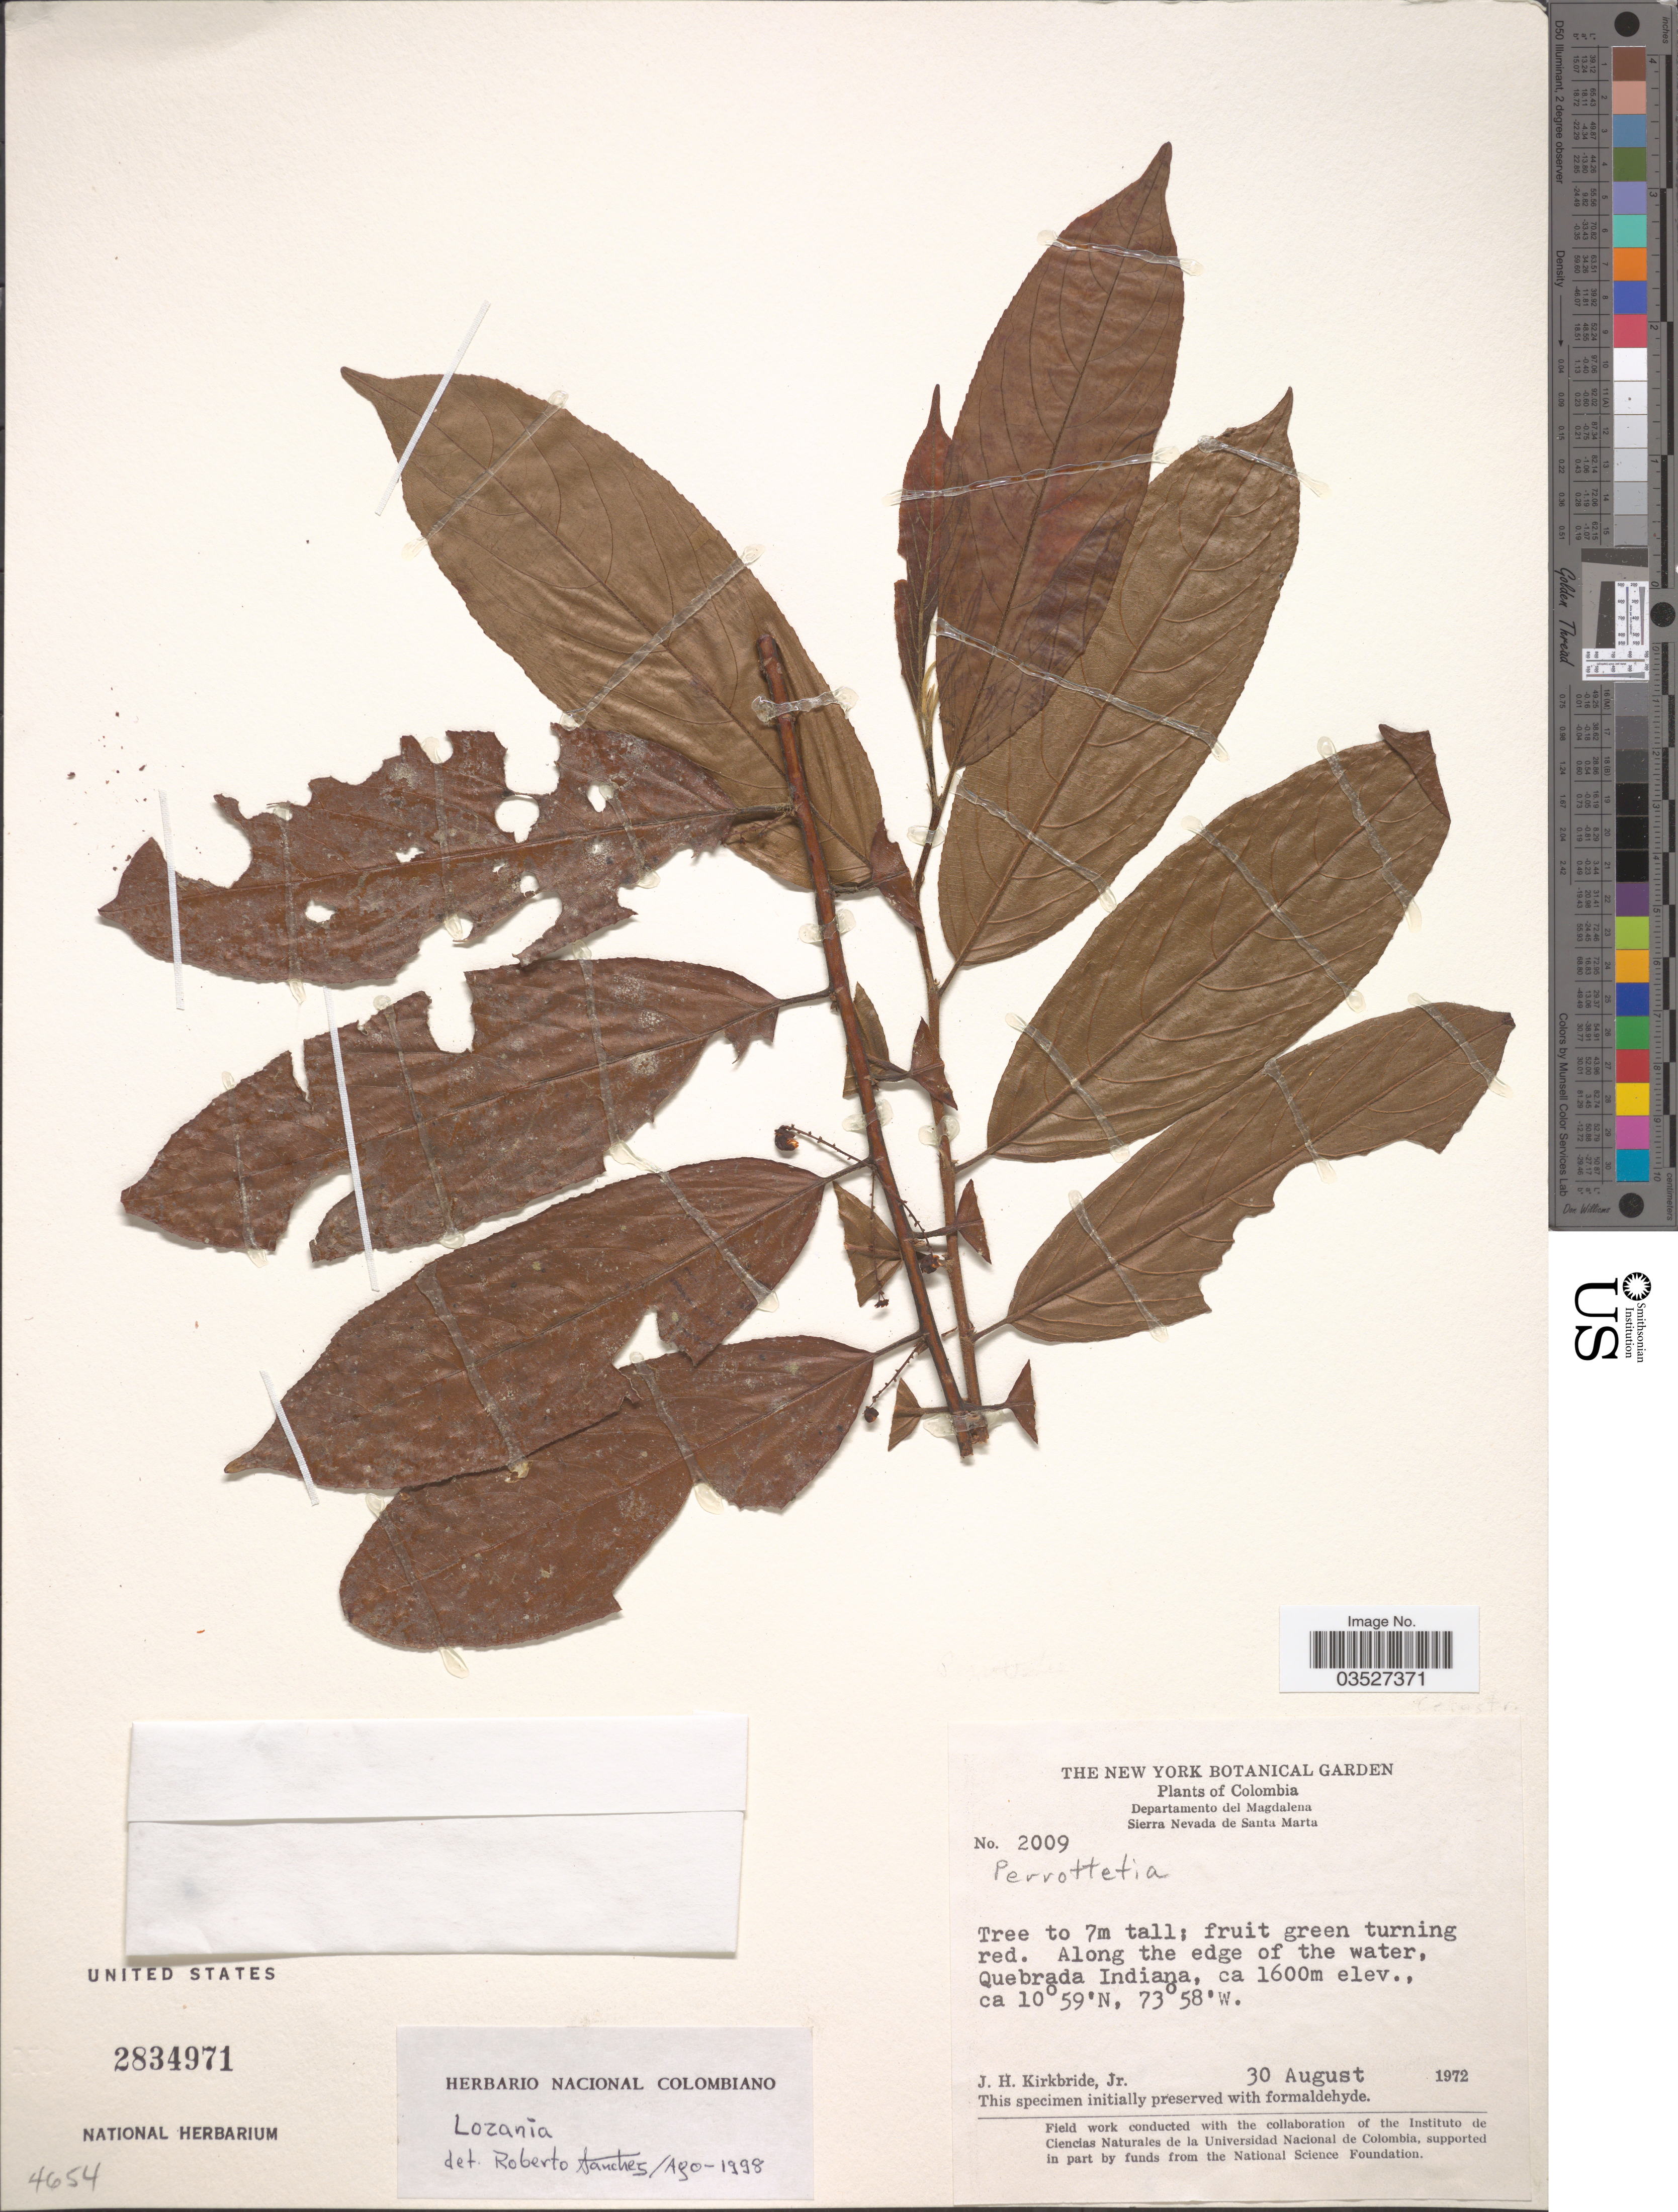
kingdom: Plantae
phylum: Tracheophyta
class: Magnoliopsida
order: Malpighiales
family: Lacistemataceae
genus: Lozania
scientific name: Lozania sp.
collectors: J. H. Kirkbride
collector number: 2009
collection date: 1972-08-30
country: Colombia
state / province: Magdalena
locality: Departamento del Magdalena. Sierra Nevada de Santa Marta. Along the edge of the water, Quebrada Indiana.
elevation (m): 1600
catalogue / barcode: US 2834971